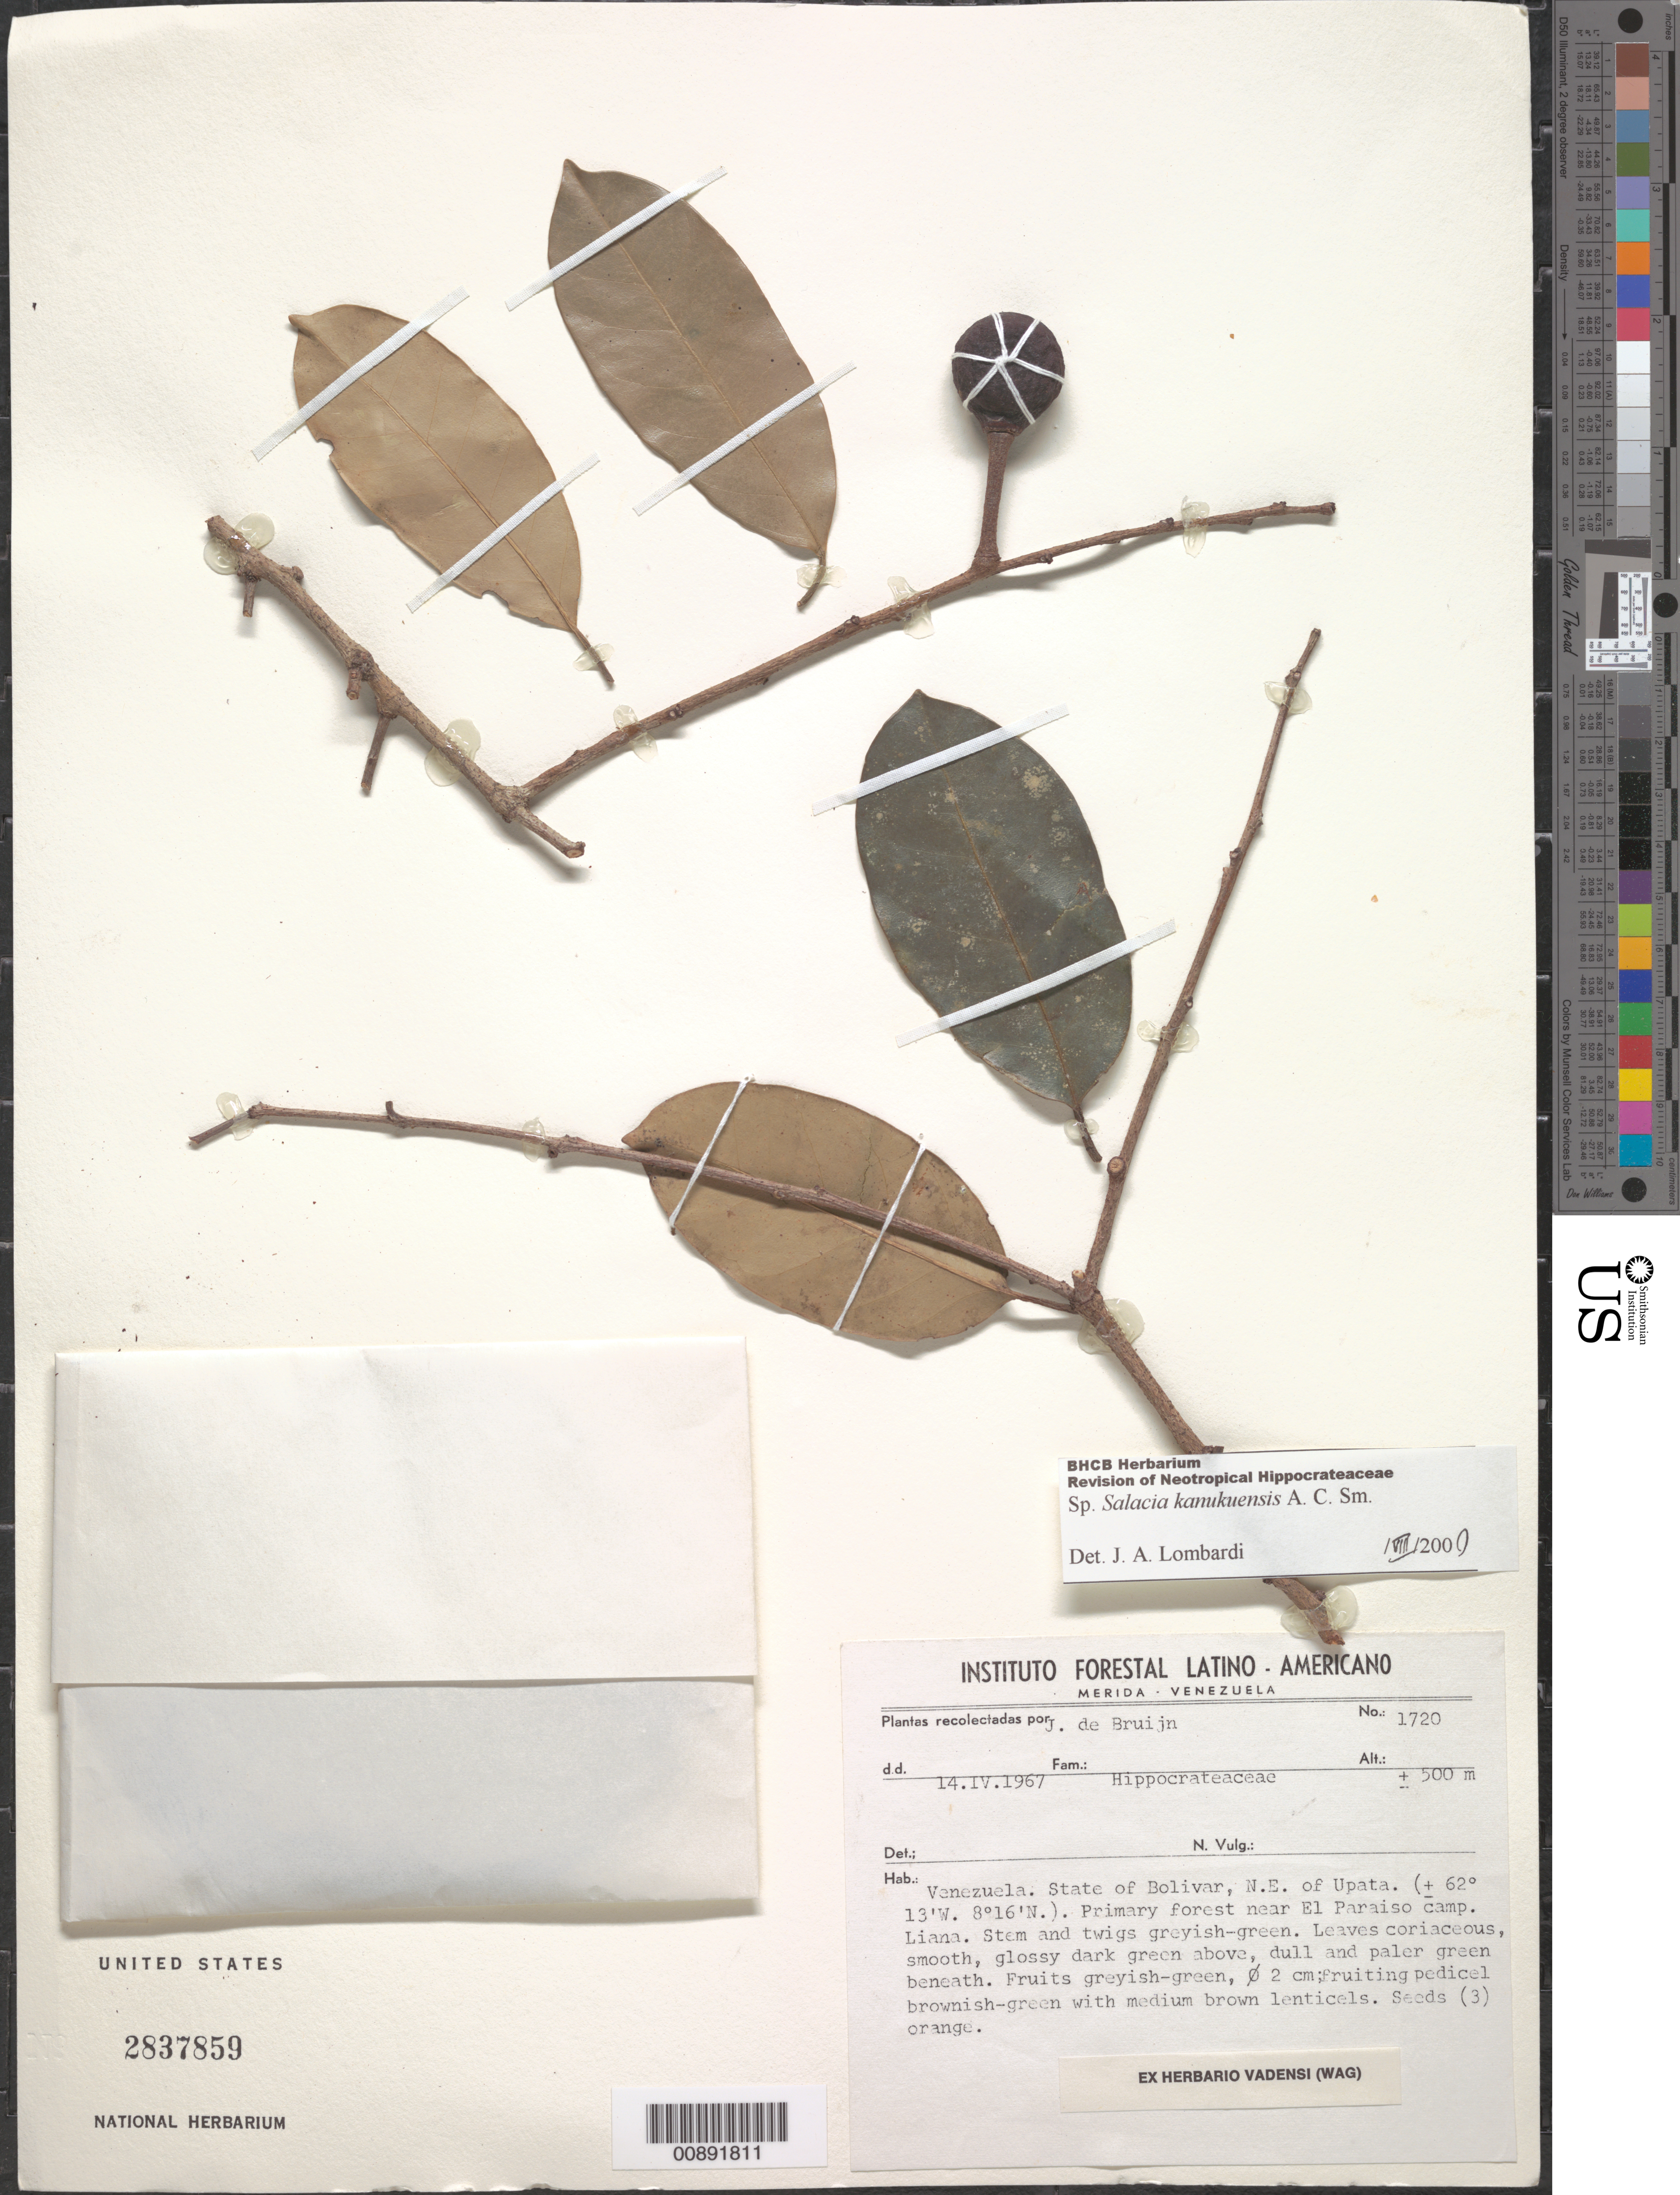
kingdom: Plantae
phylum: Tracheophyta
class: Magnoliopsida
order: Celastrales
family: Celastraceae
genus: Salacia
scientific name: Salacia kanukuensis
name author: A.C. Sm.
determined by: Lombardi, Julio A.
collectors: J. Bruijn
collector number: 1720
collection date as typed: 14-Apr-67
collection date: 1967-04-14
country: Venezuela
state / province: Bolívar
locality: Upata, NE of, near El Paraiso camp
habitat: Primary forest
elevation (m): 500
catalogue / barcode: US 2837859